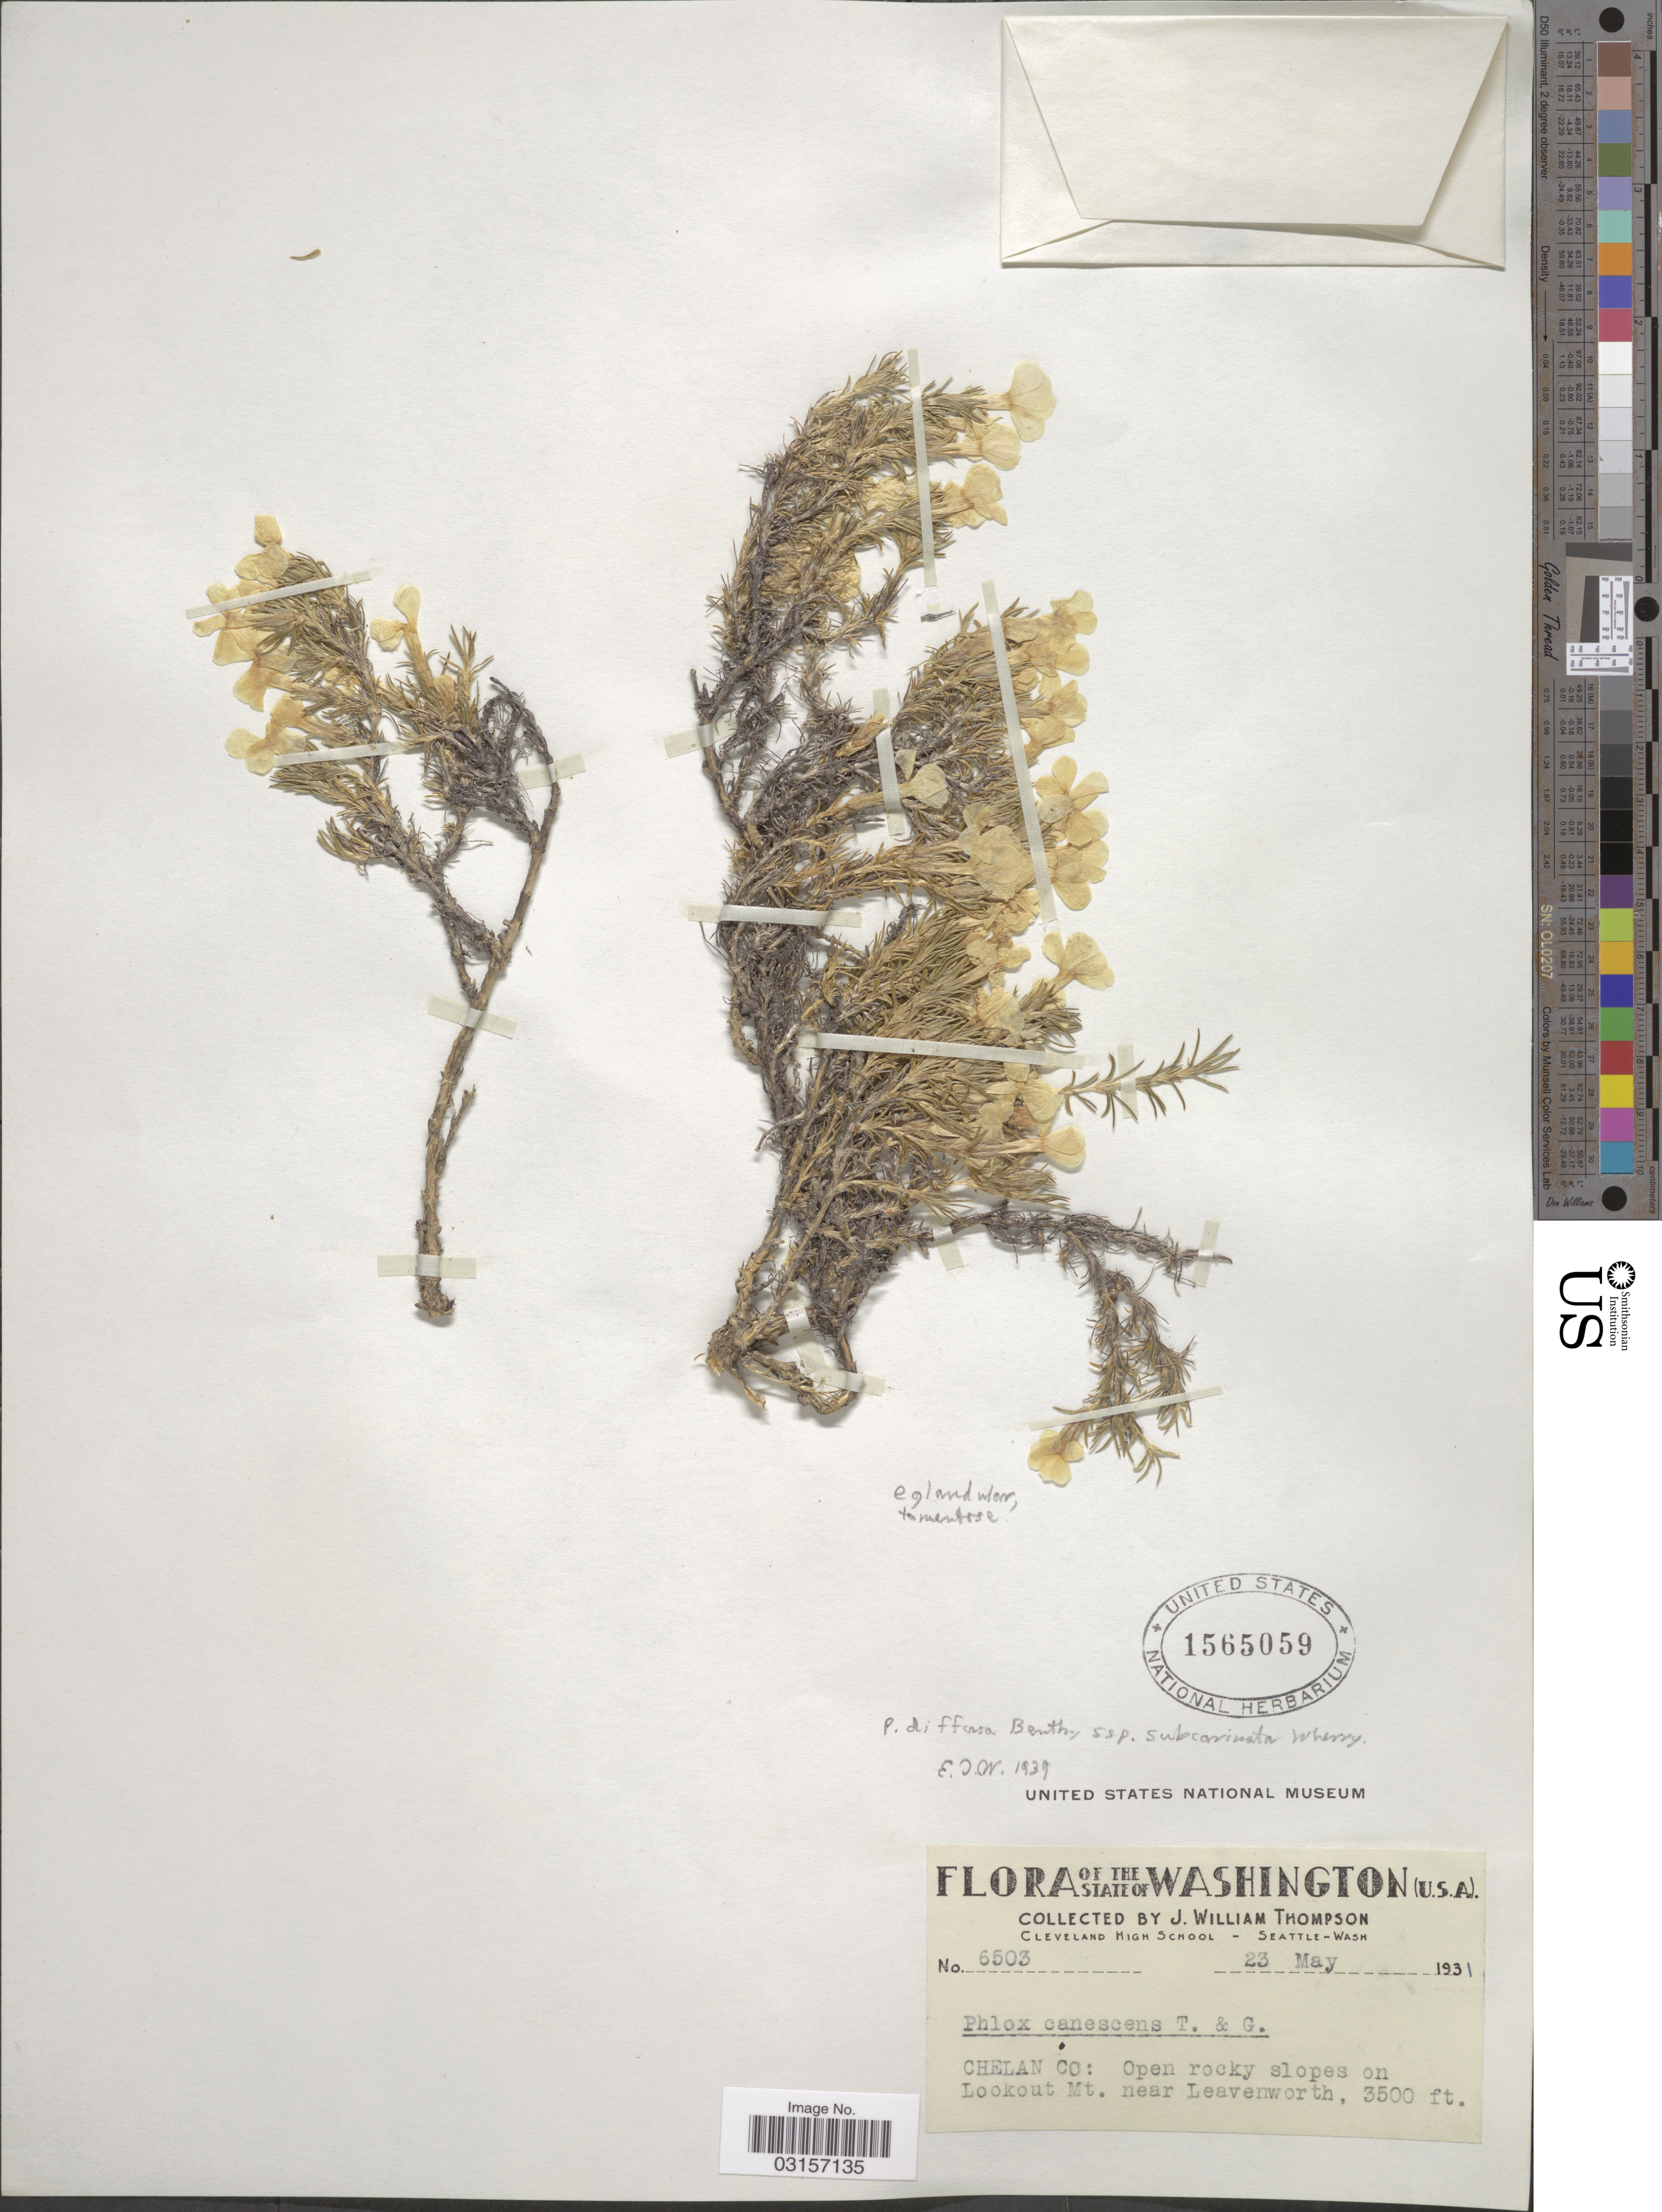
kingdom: Plantae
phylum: Tracheophyta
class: Magnoliopsida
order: Ericales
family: Polemoniaceae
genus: Phlox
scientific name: Phlox diffusa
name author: Benth.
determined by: Mayfield, M. H.; Ferguson, C. J.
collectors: J. W. Thompson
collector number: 6503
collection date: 1931-05-23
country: United States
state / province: Washington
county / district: Chelan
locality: Chelan Co: Open rocky slopes on Lookout Mt. near Leavenworth.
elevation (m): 1067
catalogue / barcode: US 1565059